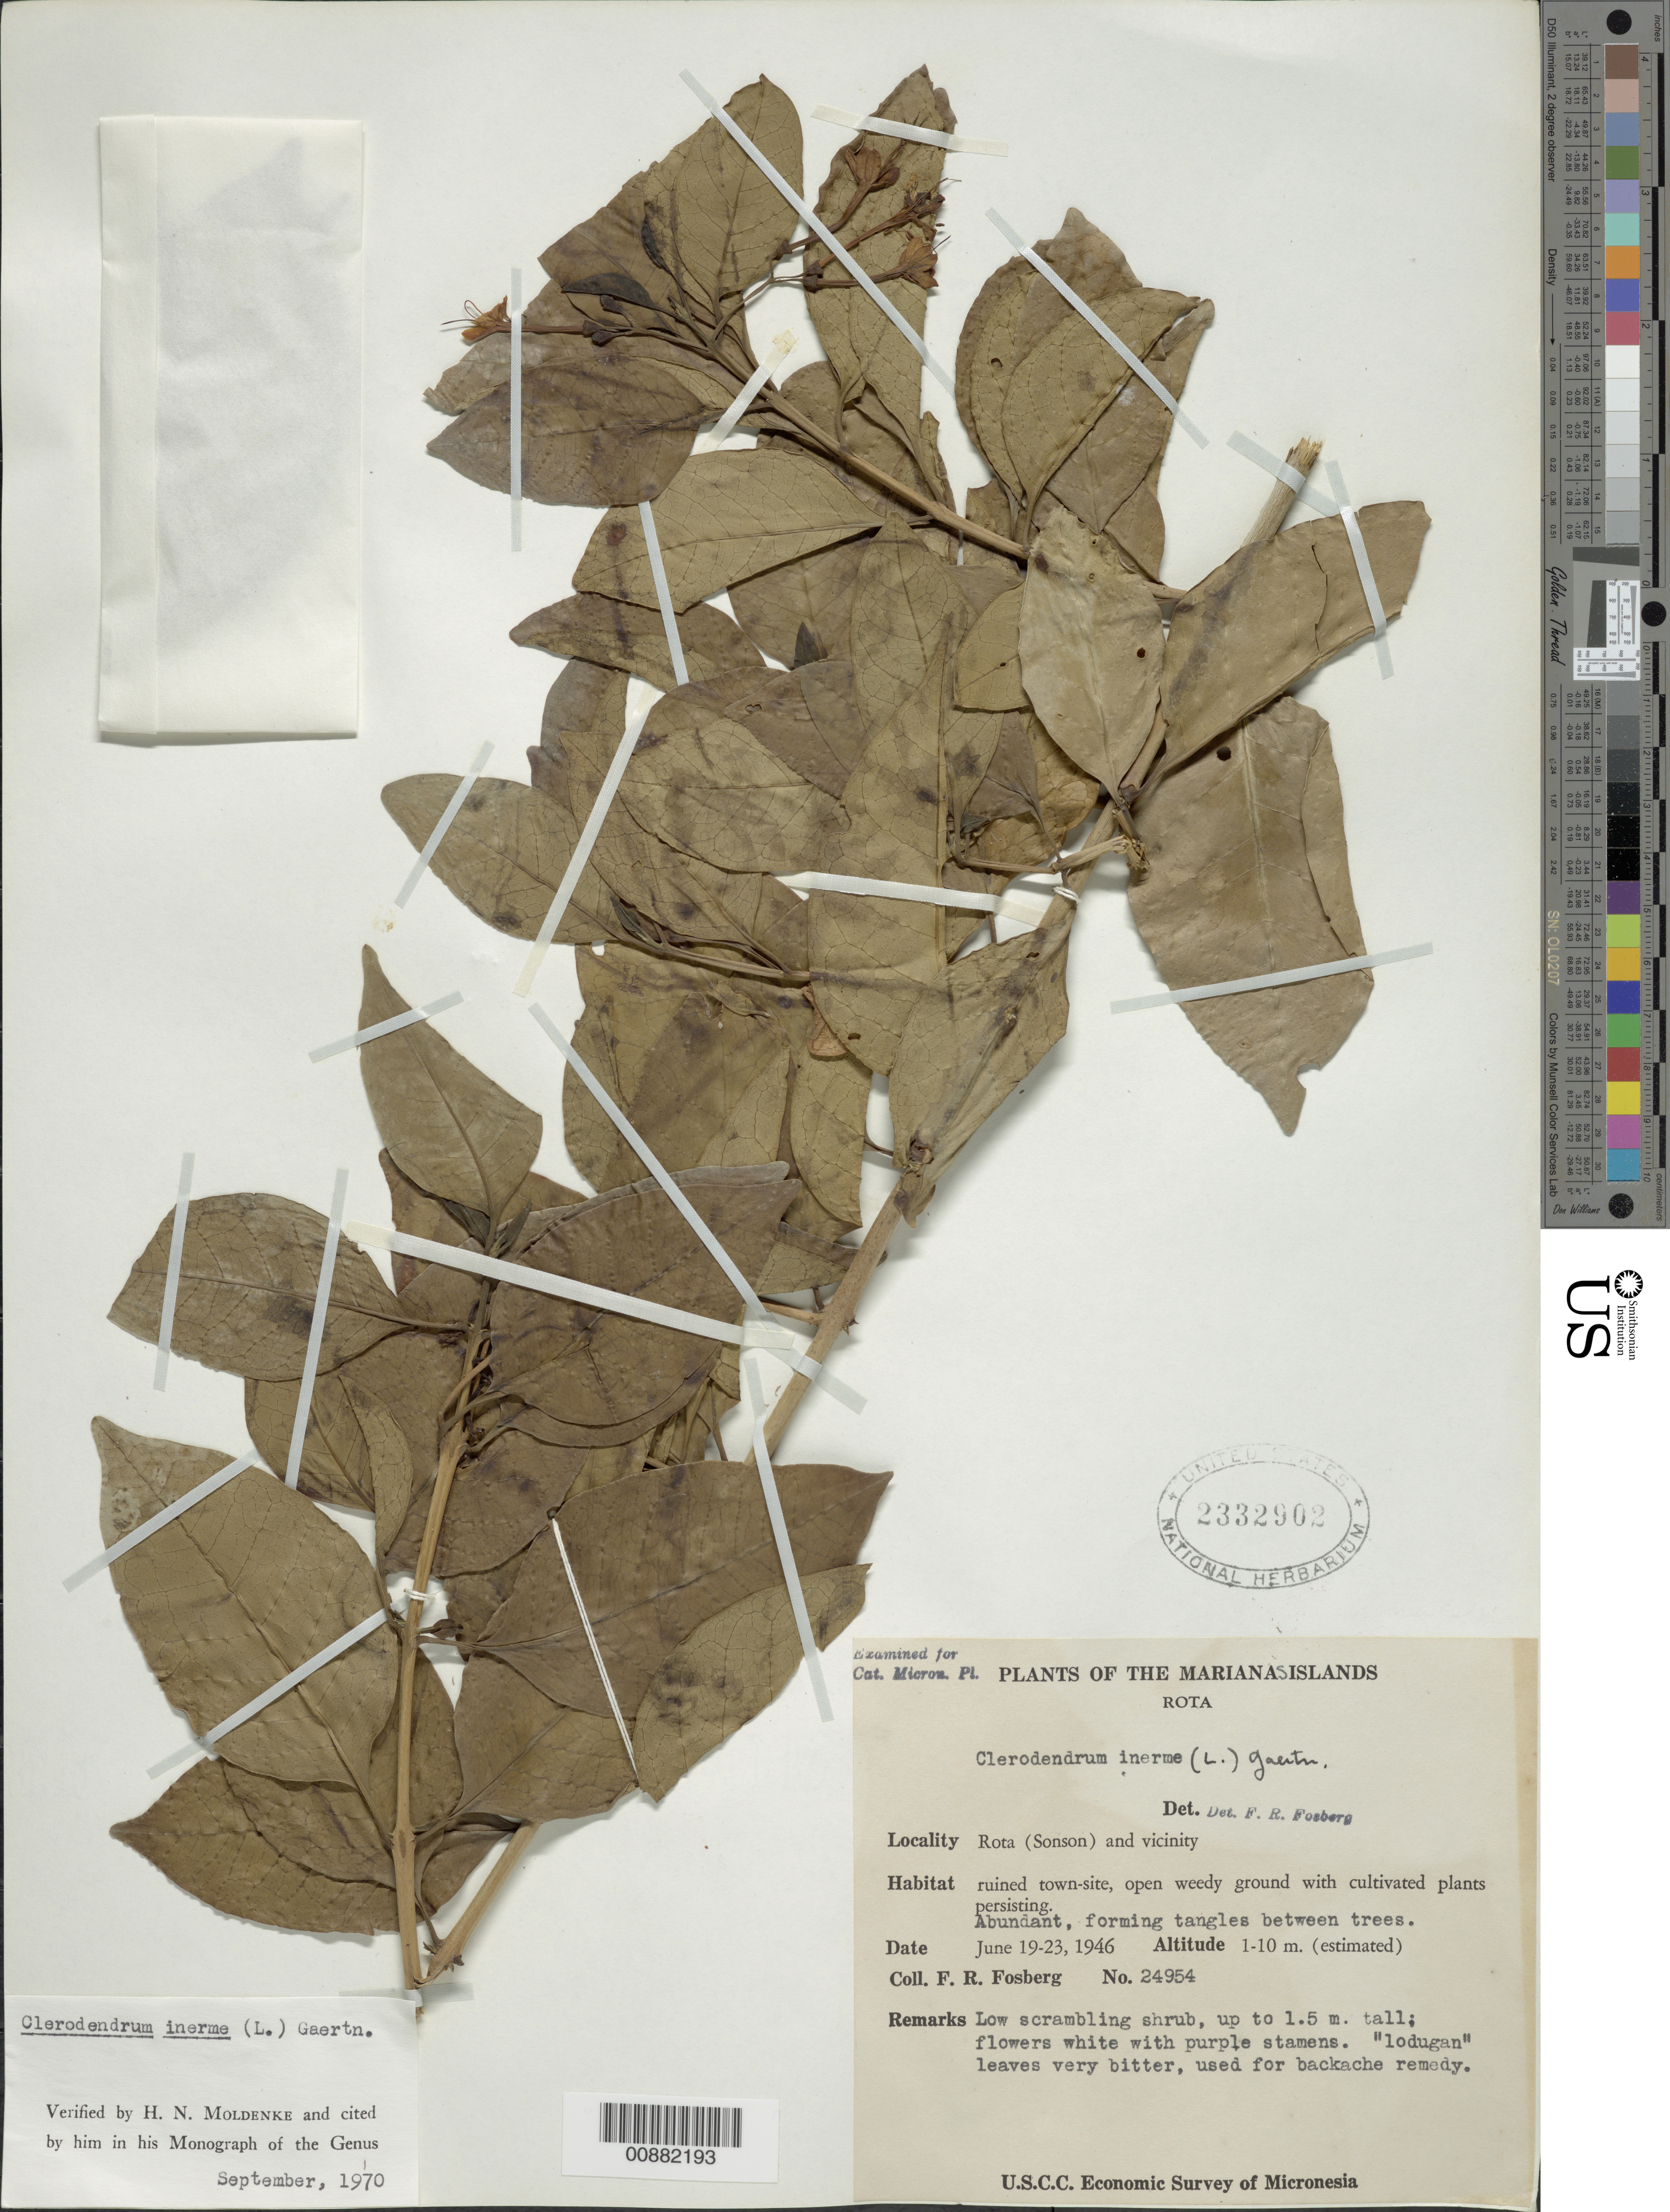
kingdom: Plantae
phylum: Tracheophyta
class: Magnoliopsida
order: Lamiales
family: Lamiaceae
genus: Clerodendrum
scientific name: Clerodendrum inerme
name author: (L.) Gaertn.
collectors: F. R. Fosberg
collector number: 24954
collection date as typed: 19 Jul 1946 to 23 Jul 1946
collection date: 1946-07-19/1946-07-23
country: Northern Mariana Islands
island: Rota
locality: Sonson and vicinity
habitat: abundant, forming tangles between trees. Ruined town-site, open weedy ground with cultivated plants persisting.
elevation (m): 1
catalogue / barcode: US 2332902